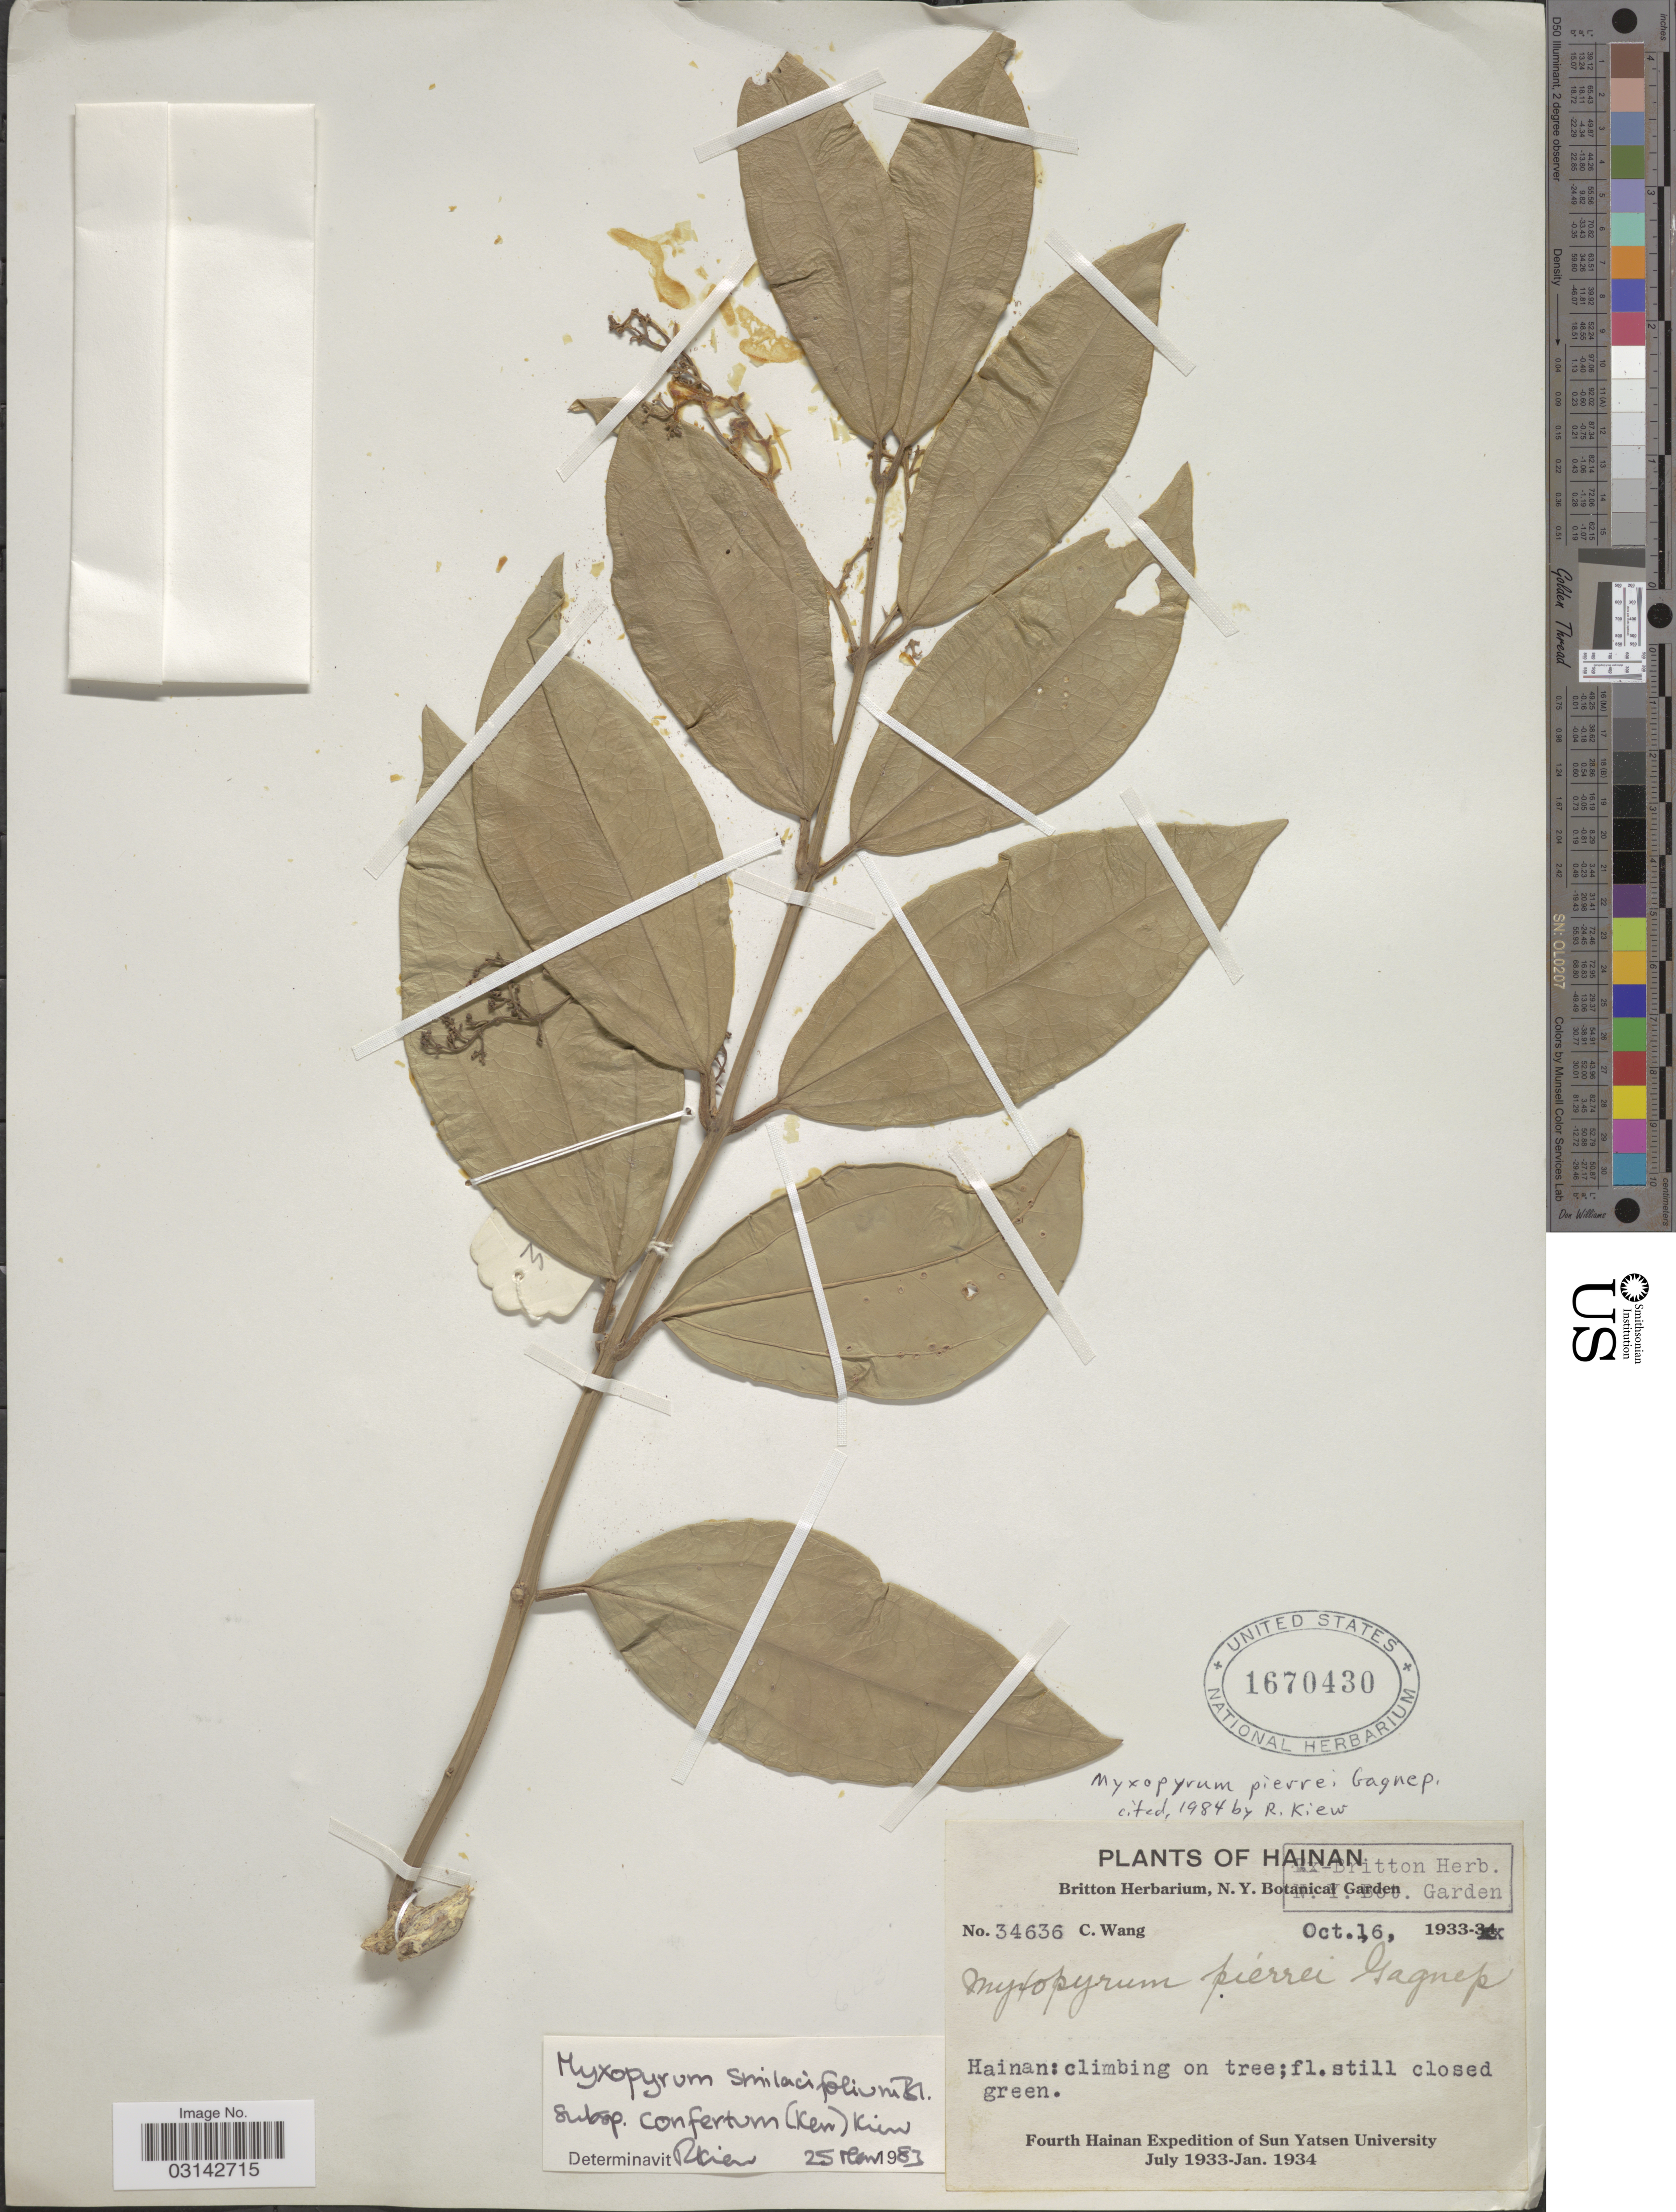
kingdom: Plantae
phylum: Tracheophyta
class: Magnoliopsida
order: Lamiales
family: Oleaceae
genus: Myxopyrum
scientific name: Myxopyrum pierre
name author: Gagnep. in & Humbert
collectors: C. Wang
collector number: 34636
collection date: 1933-10-16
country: China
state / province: Hainan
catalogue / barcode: US 1670430